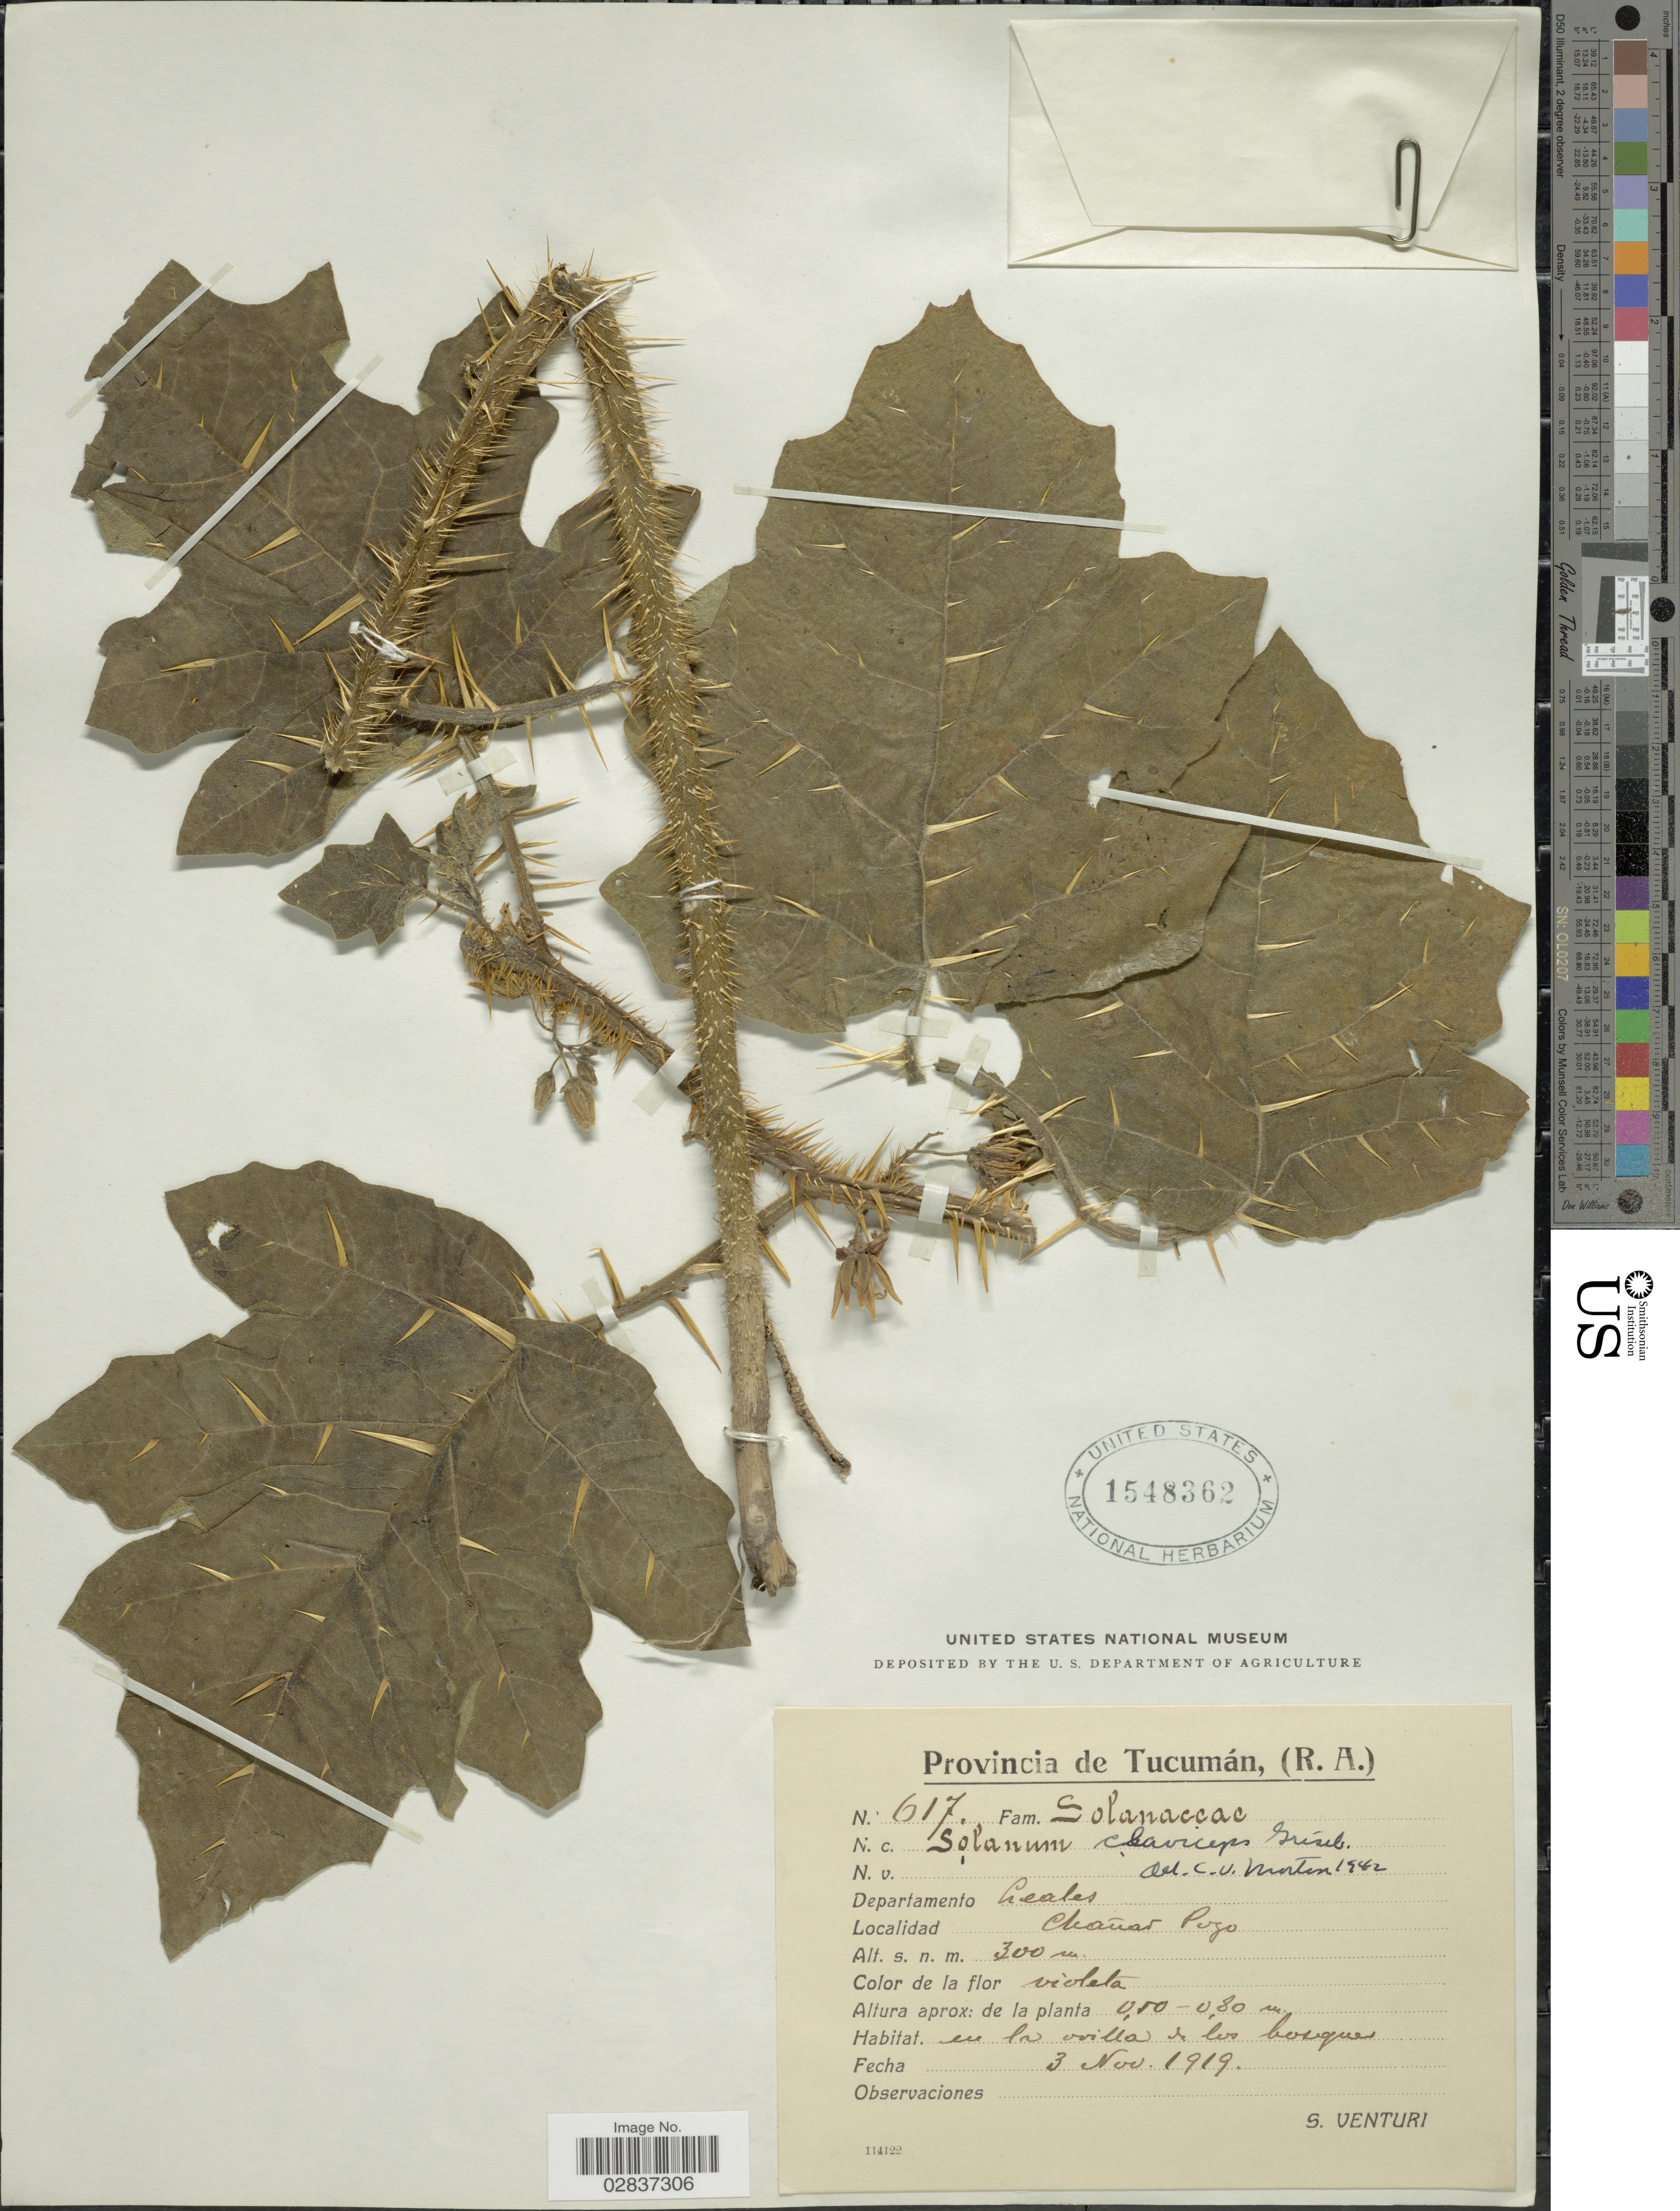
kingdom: Plantae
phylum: Tracheophyta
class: Magnoliopsida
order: Solanales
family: Solanaceae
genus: Solanum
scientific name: Solanum claviceps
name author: Griseb.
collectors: S. Venturi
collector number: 617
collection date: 1919-11-03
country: Argentina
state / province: Tucuman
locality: Departamento Leales, Chañar Pozo.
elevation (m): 300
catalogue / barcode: US 1548362